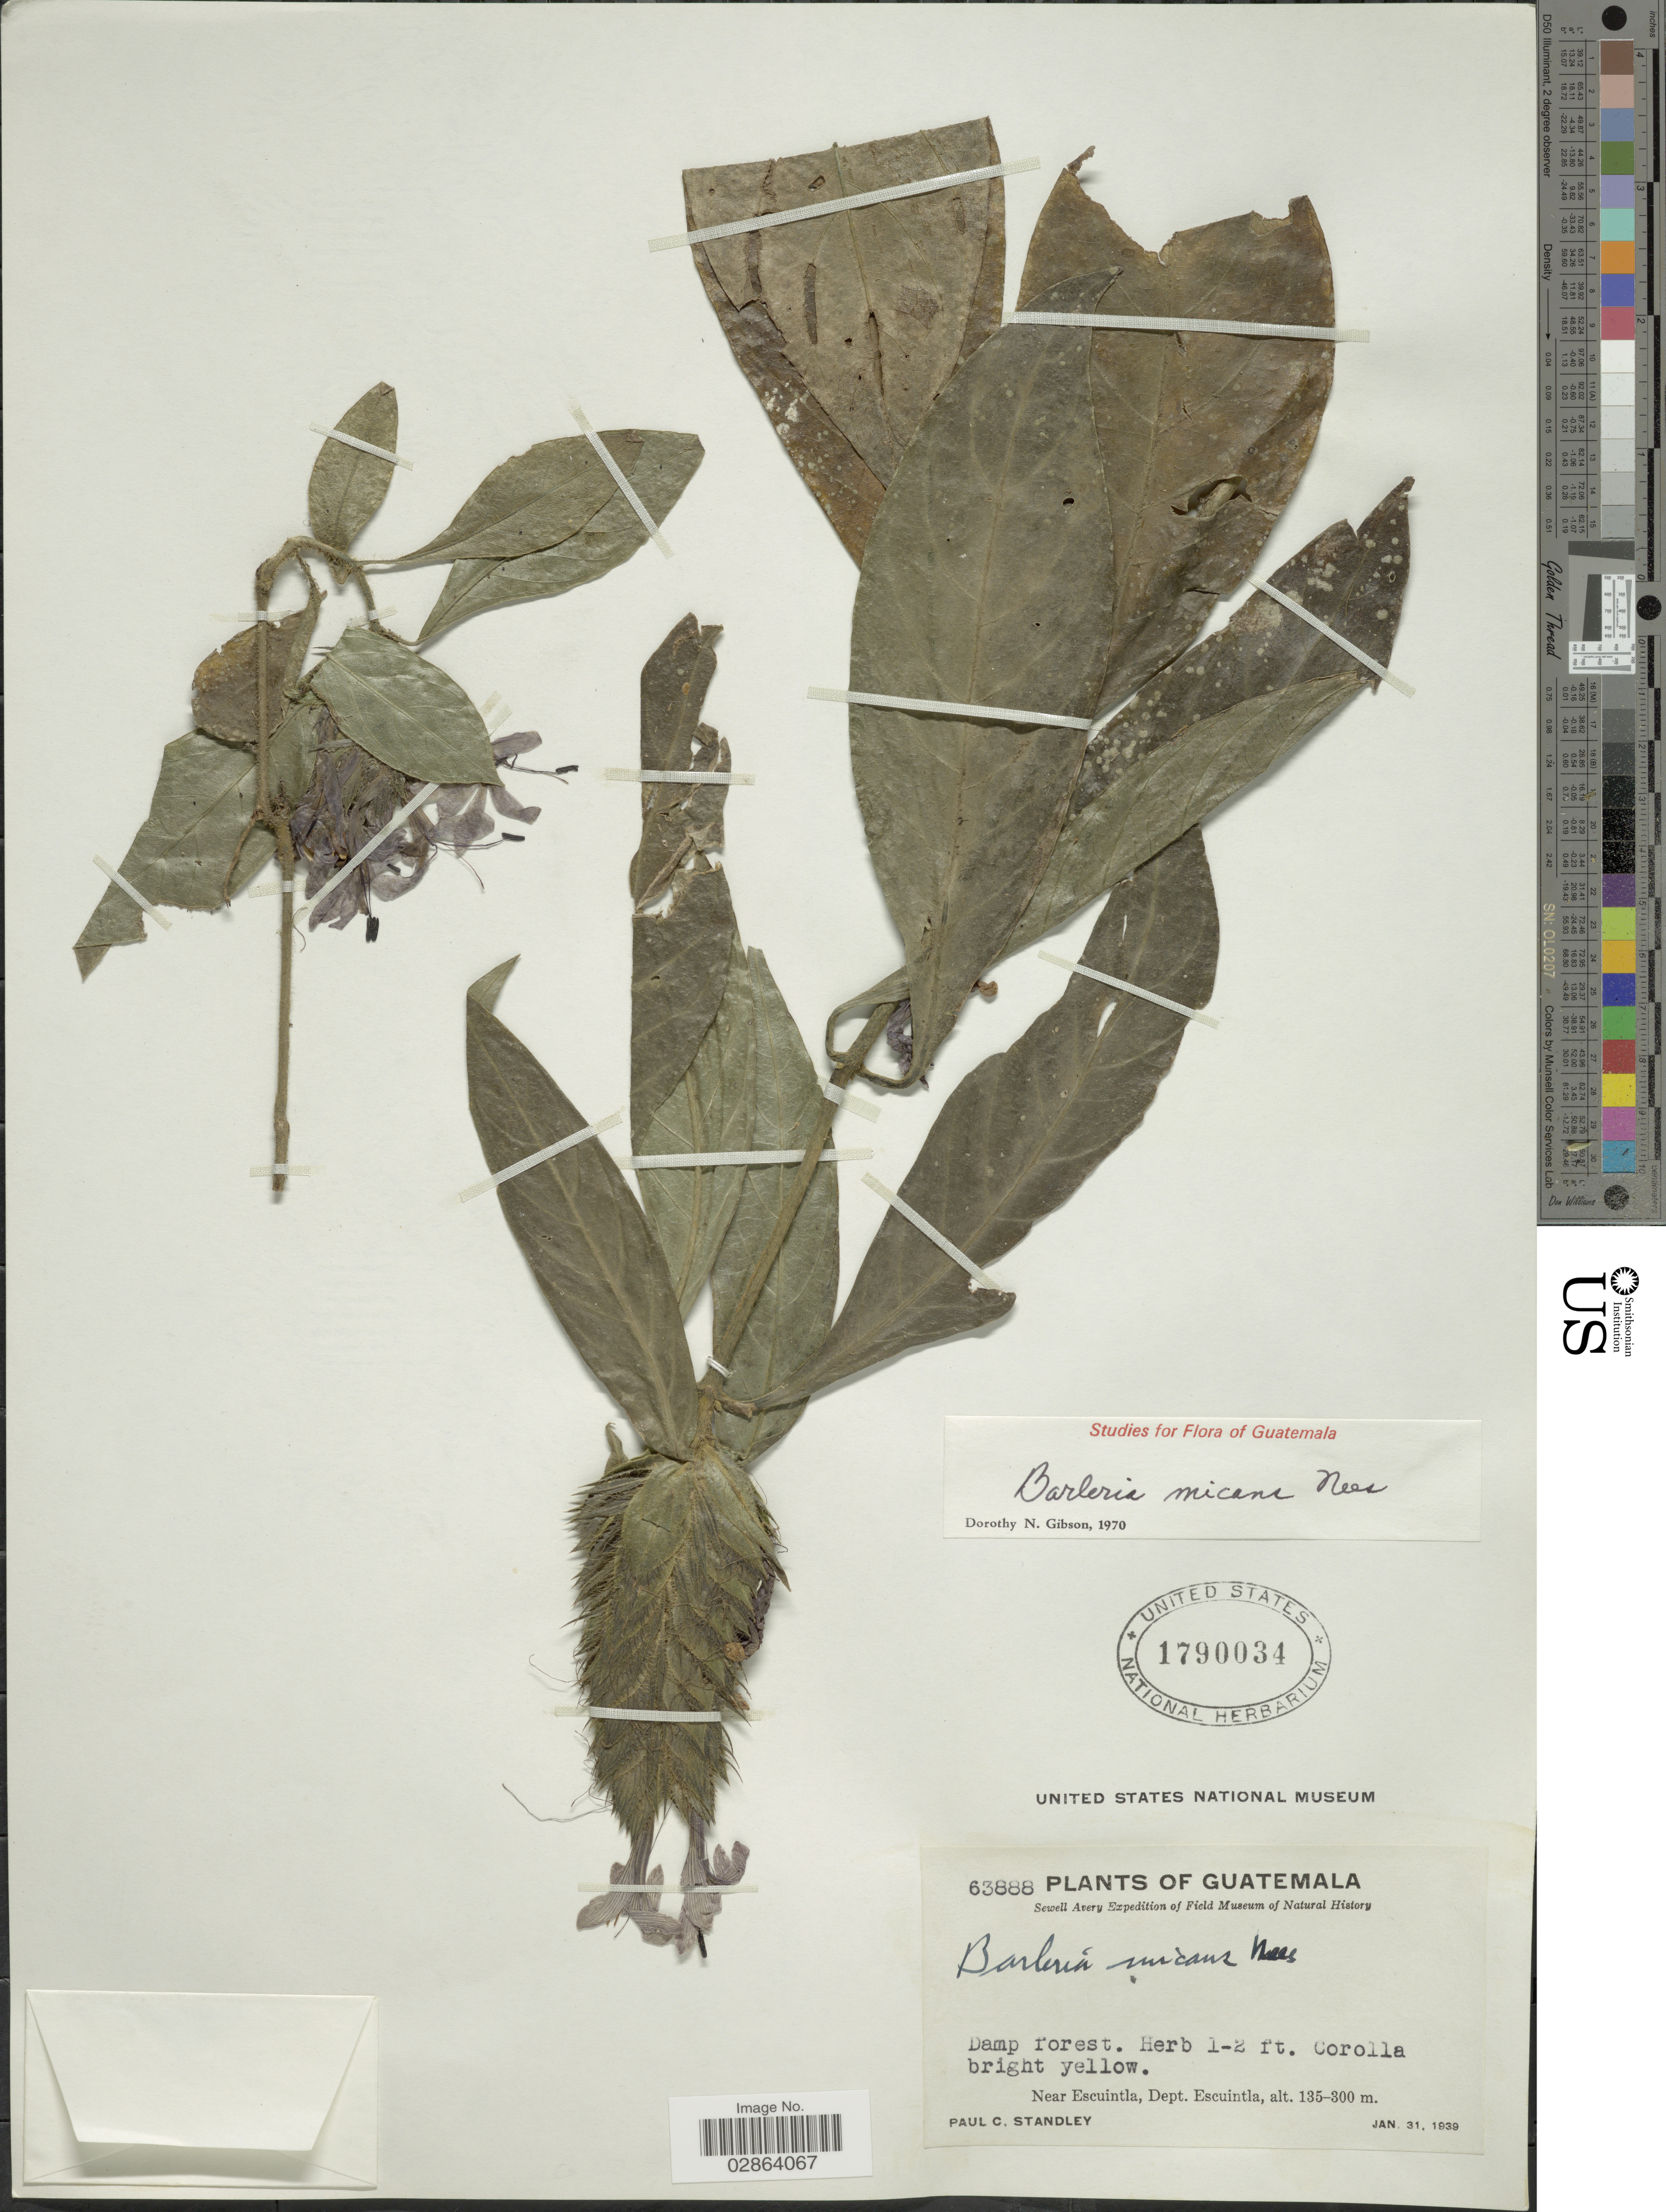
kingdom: Plantae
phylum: Tracheophyta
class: Magnoliopsida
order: Lamiales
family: Acanthaceae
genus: Barleria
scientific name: Barleria oenotheroides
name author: Dum. Cours.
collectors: P. C. Standley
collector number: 63888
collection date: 1939-01-31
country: Guatemala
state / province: Escuintla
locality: Near Escuintla, Dept. Escuintla.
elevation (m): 135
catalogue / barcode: US 1790034